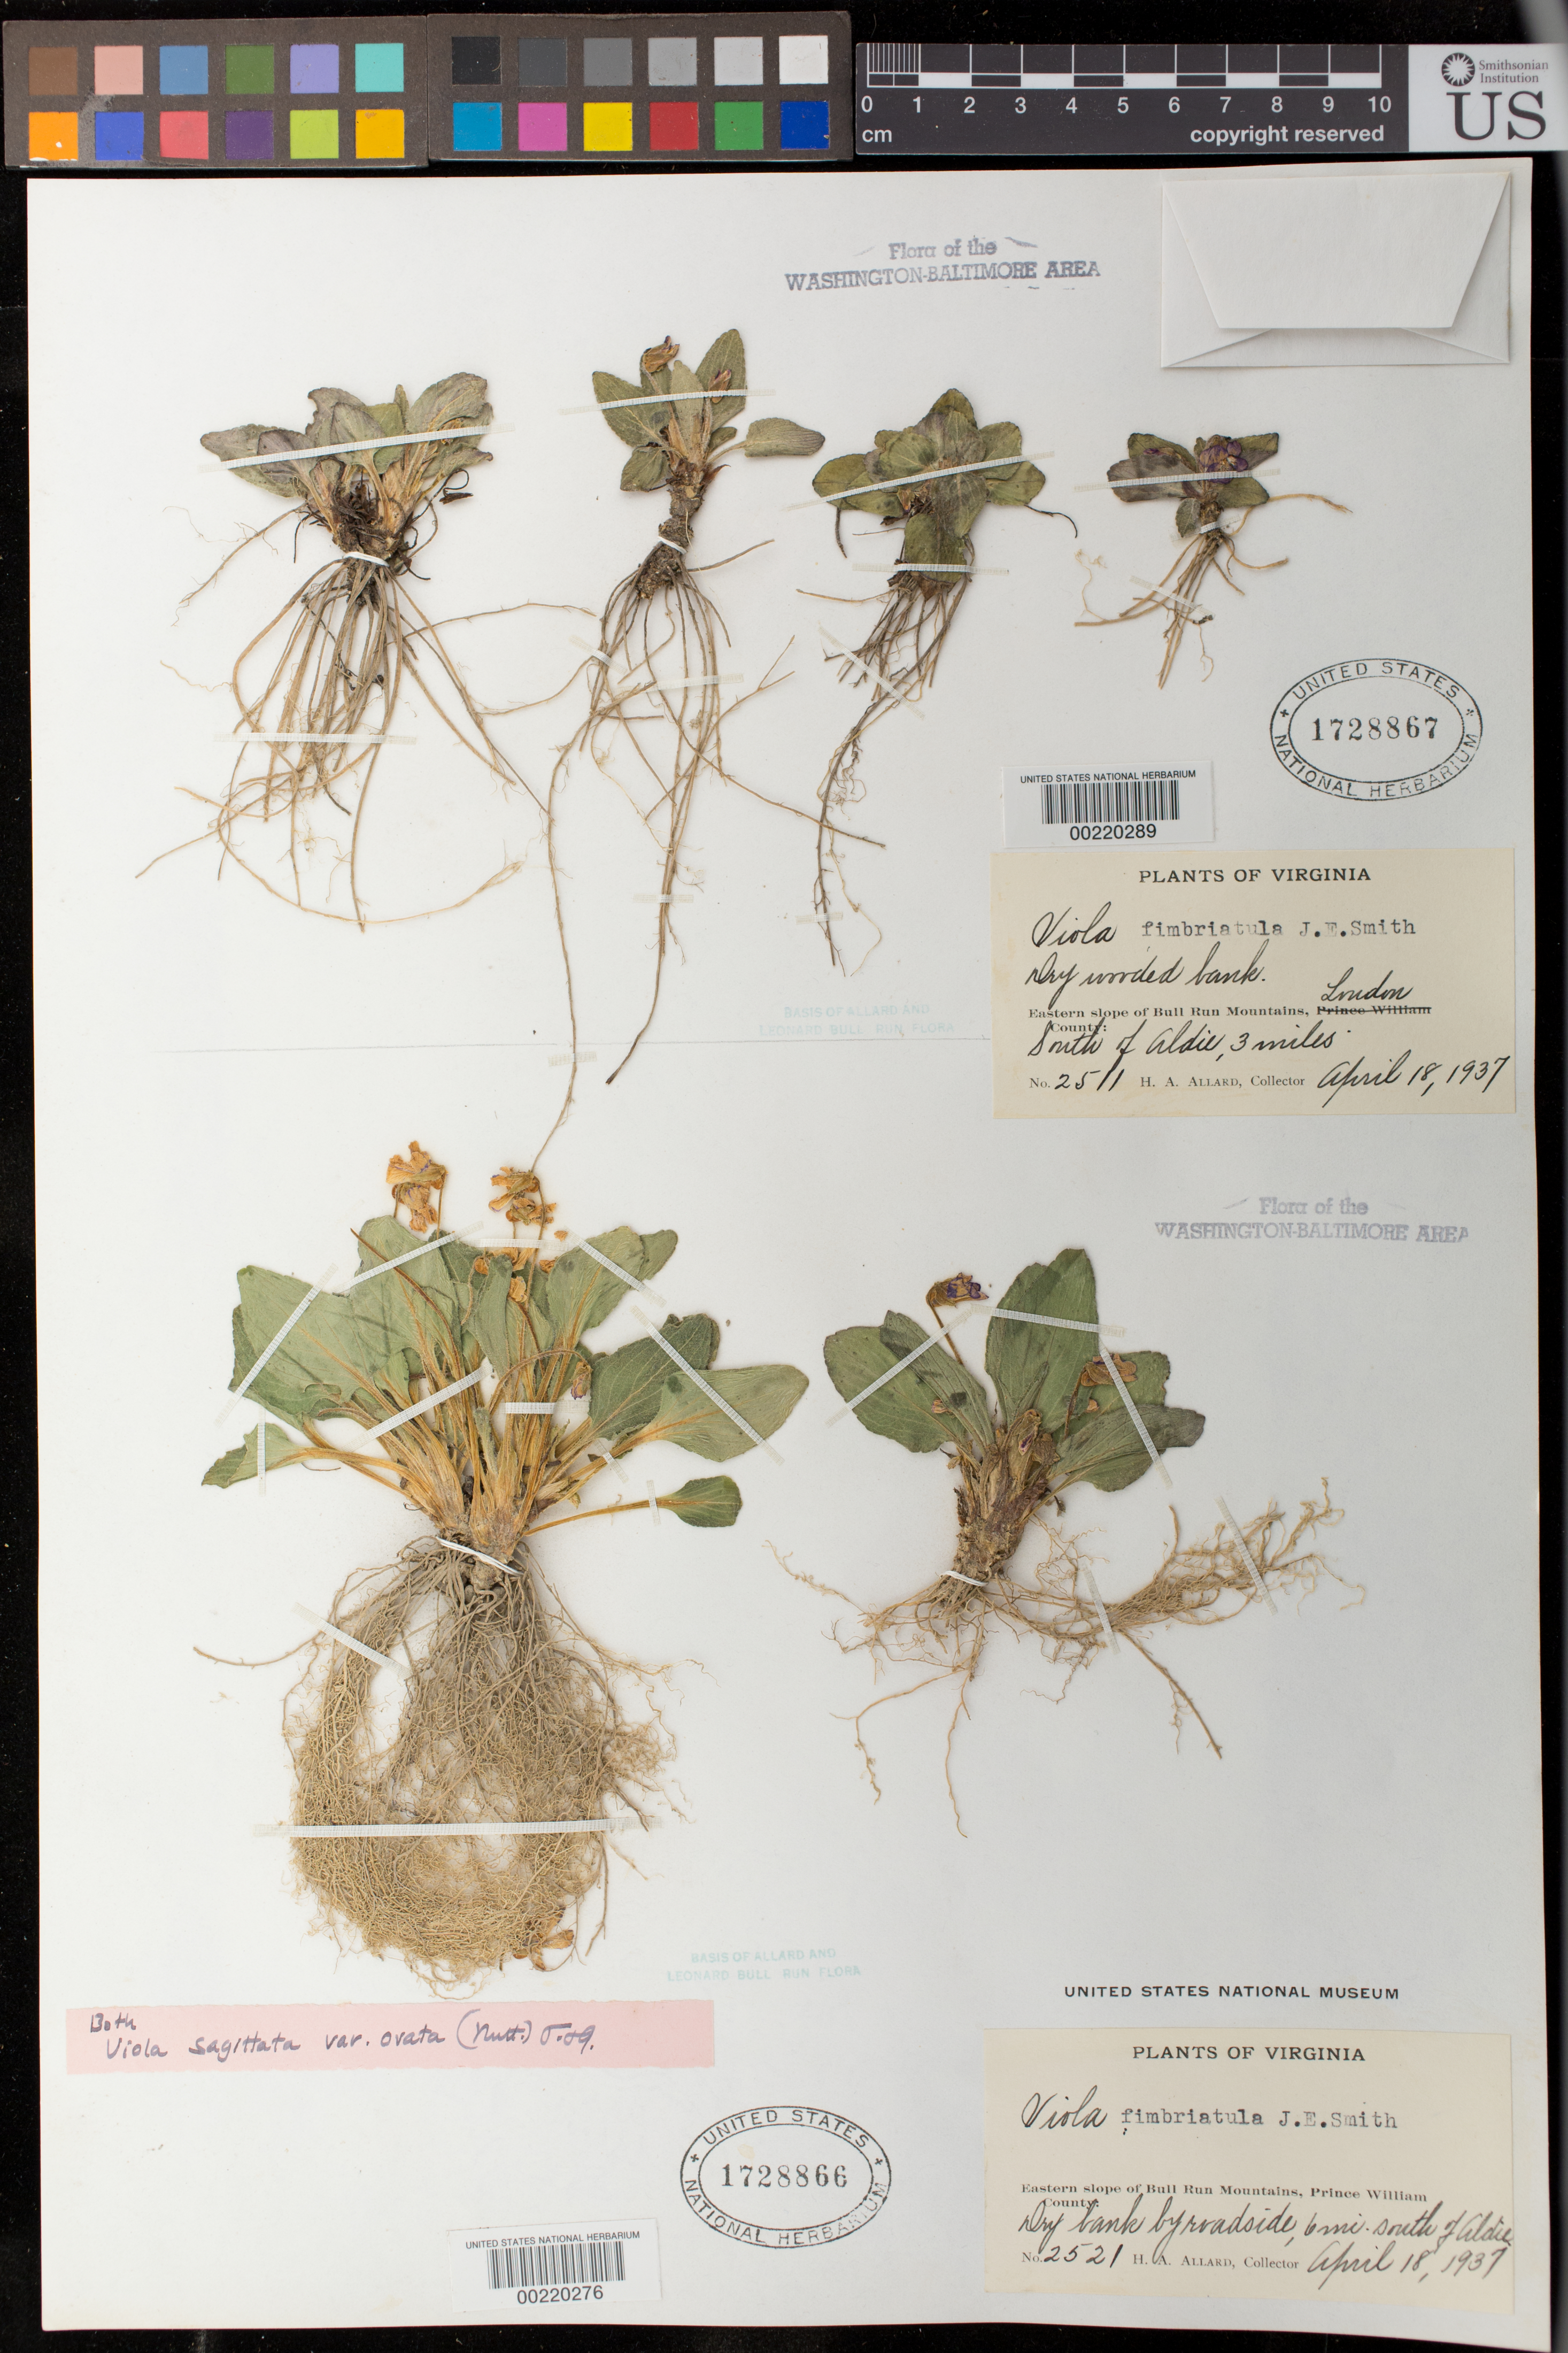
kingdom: Plantae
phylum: Tracheophyta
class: Magnoliopsida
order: Malpighiales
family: Violaceae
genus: Viola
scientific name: Viola sagittata var. ovata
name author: (Nutt.) Torr. & A. Gray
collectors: H. A. Allard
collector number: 2511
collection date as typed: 18 Apr 1937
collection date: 1937-04-18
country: United States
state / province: Virginia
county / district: Loudoun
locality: Eastern slope of Bull Run Mountains, South of Aldie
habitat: dry wooded banks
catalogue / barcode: US 1728867